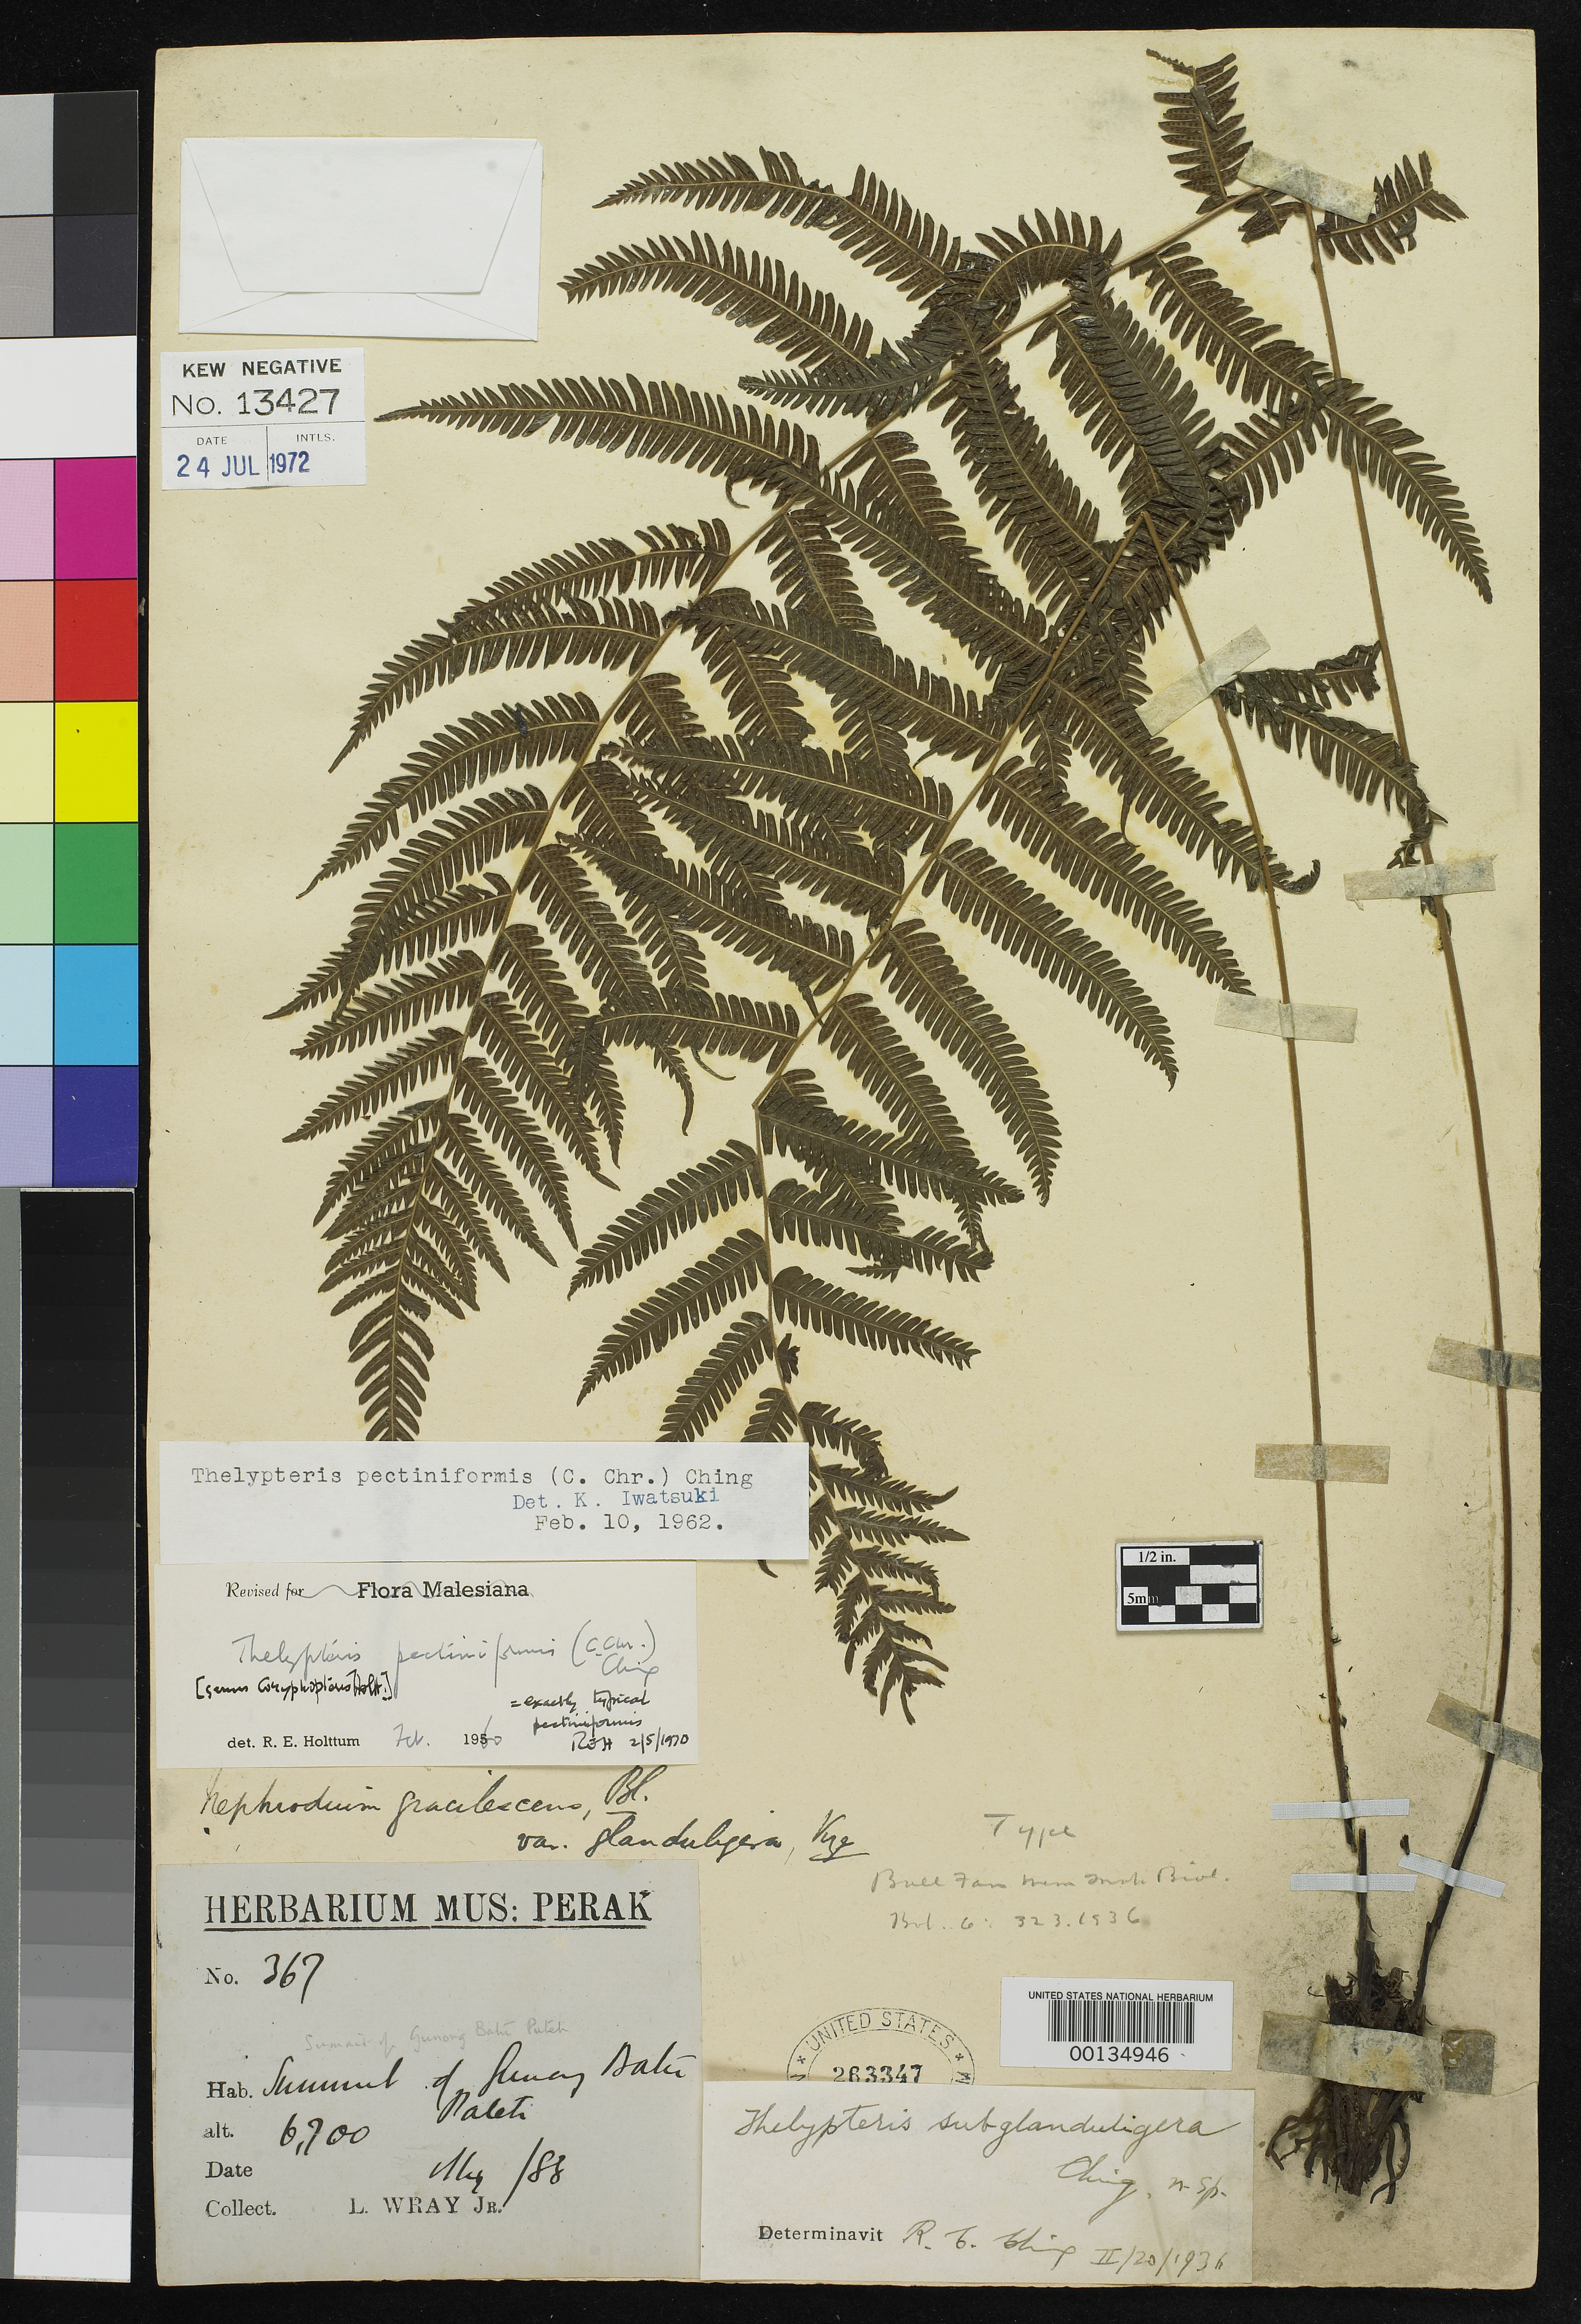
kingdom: Plantae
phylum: Tracheophyta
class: Polypodiopsida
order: Polypodiales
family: Thelypteridaceae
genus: Thelypteris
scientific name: Thelypteris subglanduligera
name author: Ching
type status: Holotype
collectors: L. Wray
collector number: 367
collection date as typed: May 1888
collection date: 1888-05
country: Malaysia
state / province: Perak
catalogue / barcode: US 263347